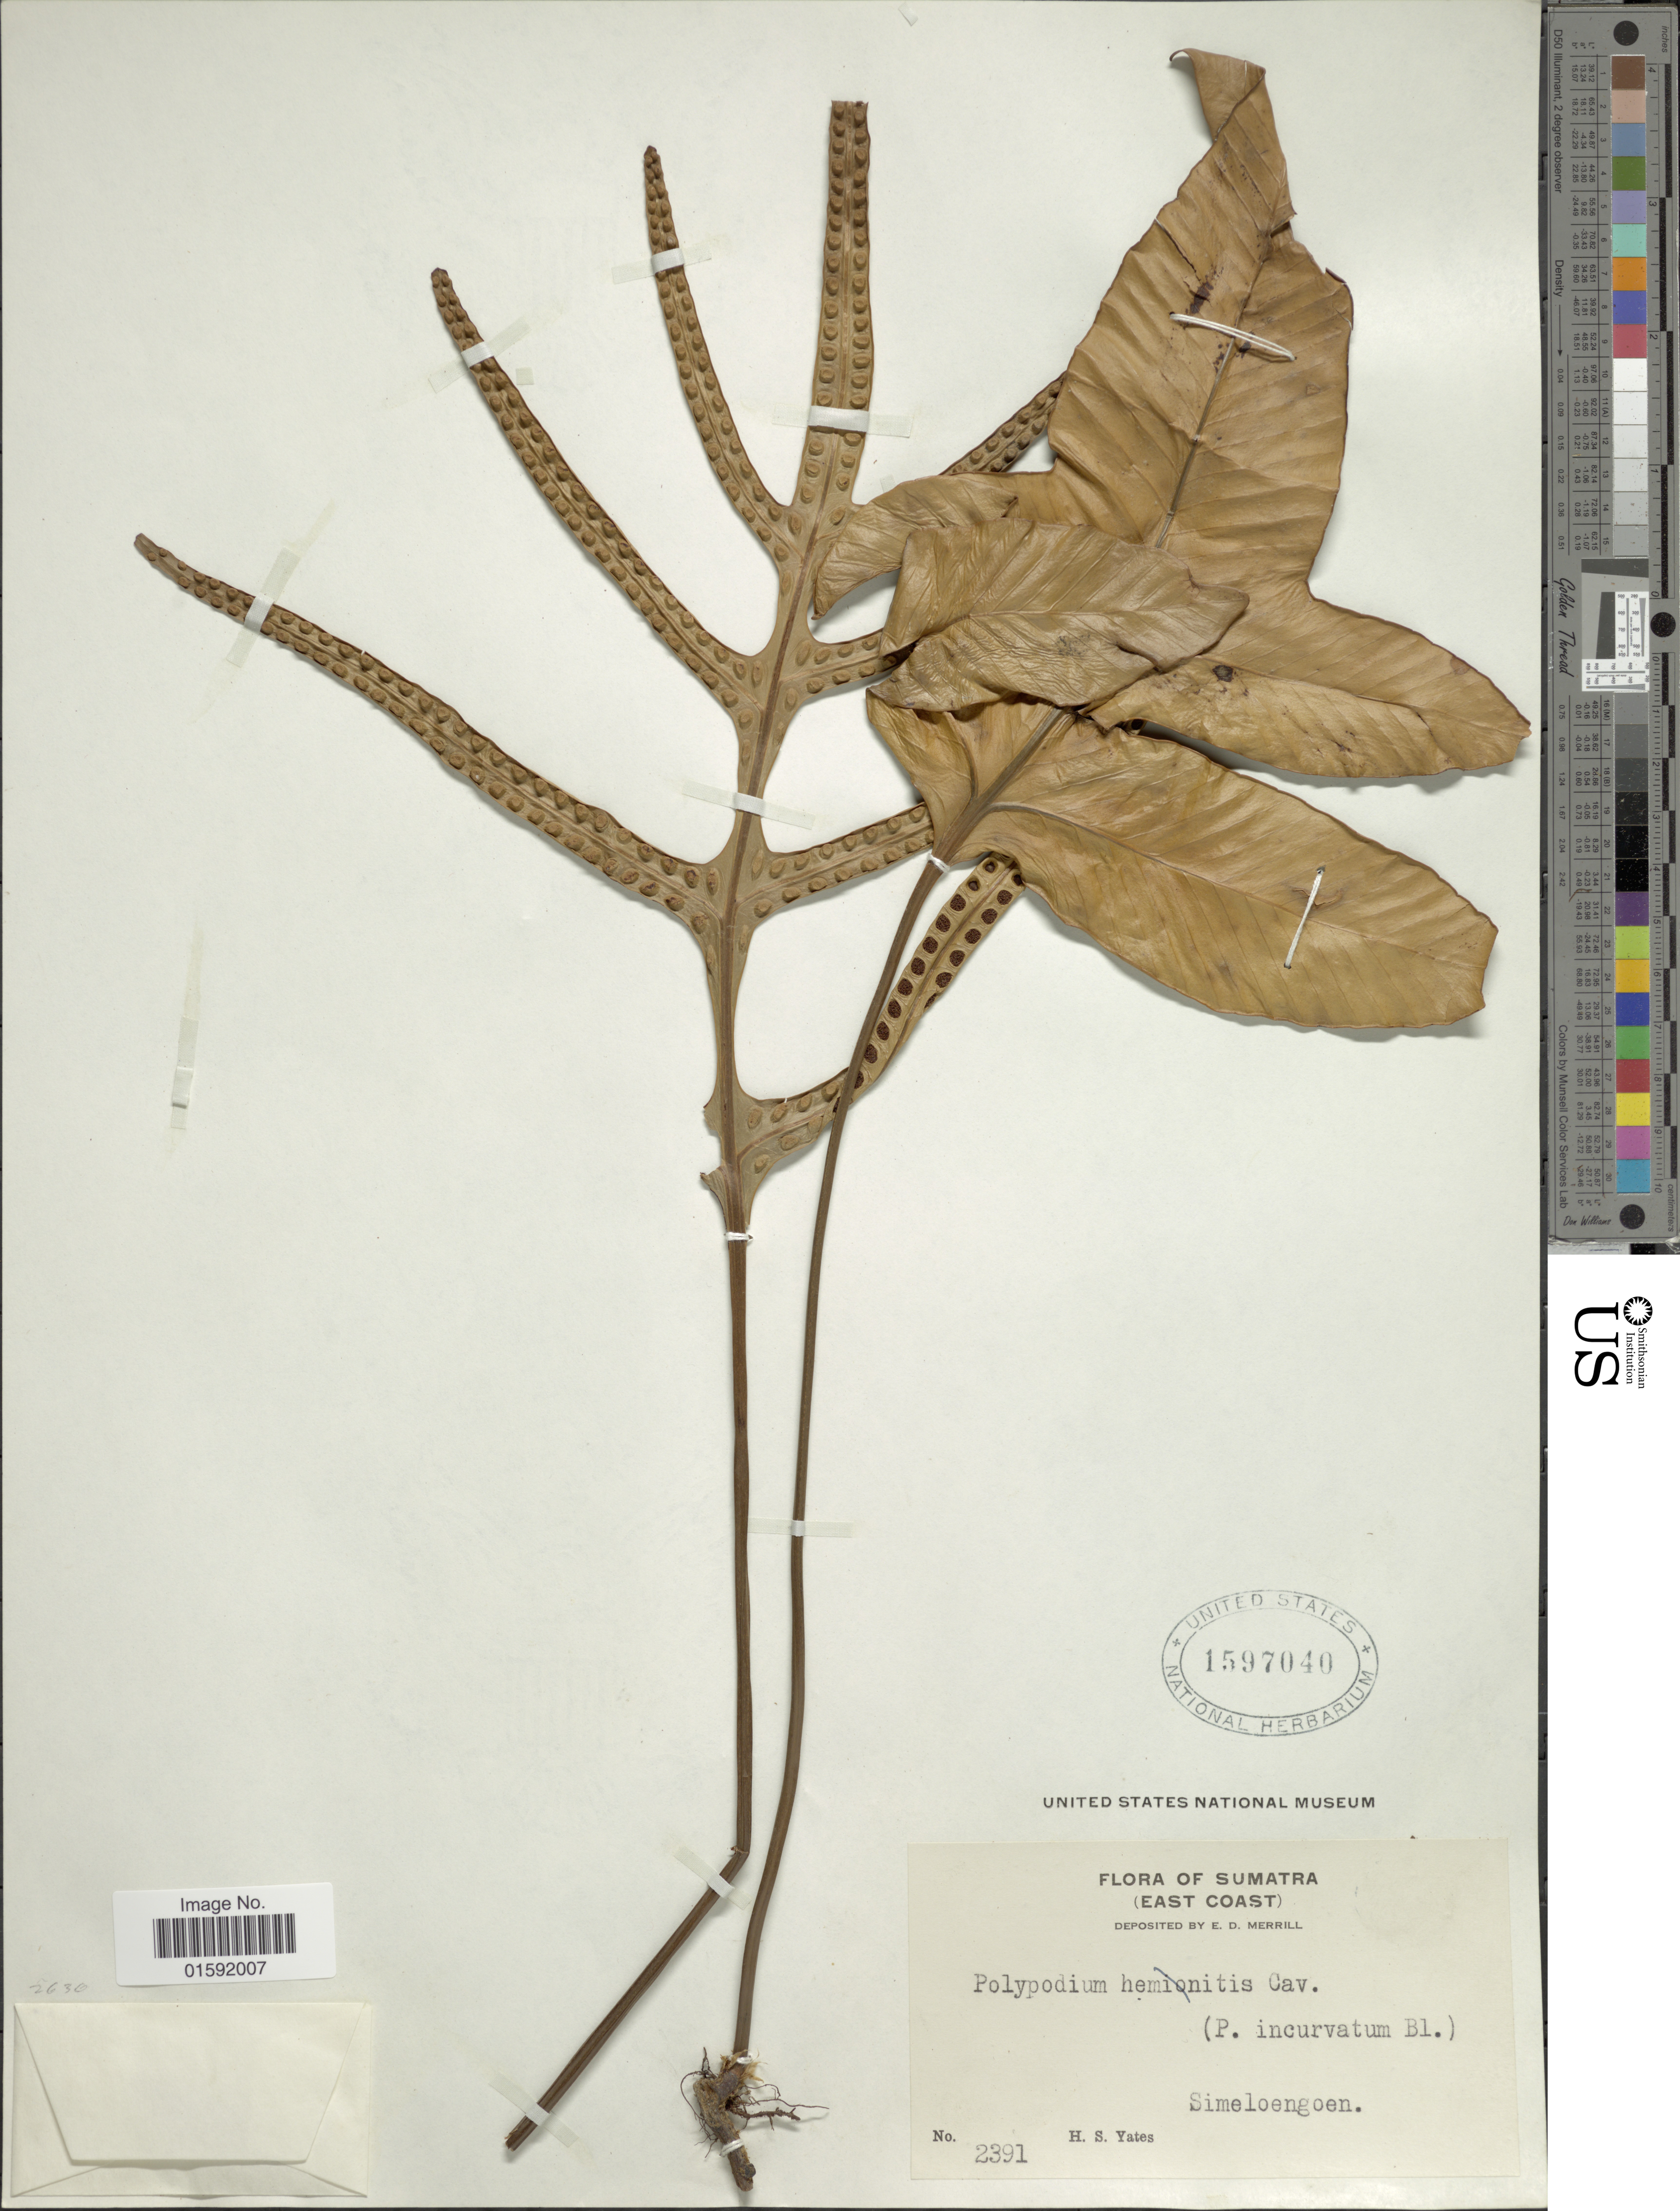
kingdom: Plantae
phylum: Tracheophyta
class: Polypodiopsida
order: Polypodiales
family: Polypodiaceae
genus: Selliguea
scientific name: Selliguea triloba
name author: (Houtt.) M.G. Price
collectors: H. S. Yates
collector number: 2391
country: Indonesia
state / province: Sumatra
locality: East Coast, Simeloengoen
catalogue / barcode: US 1597040